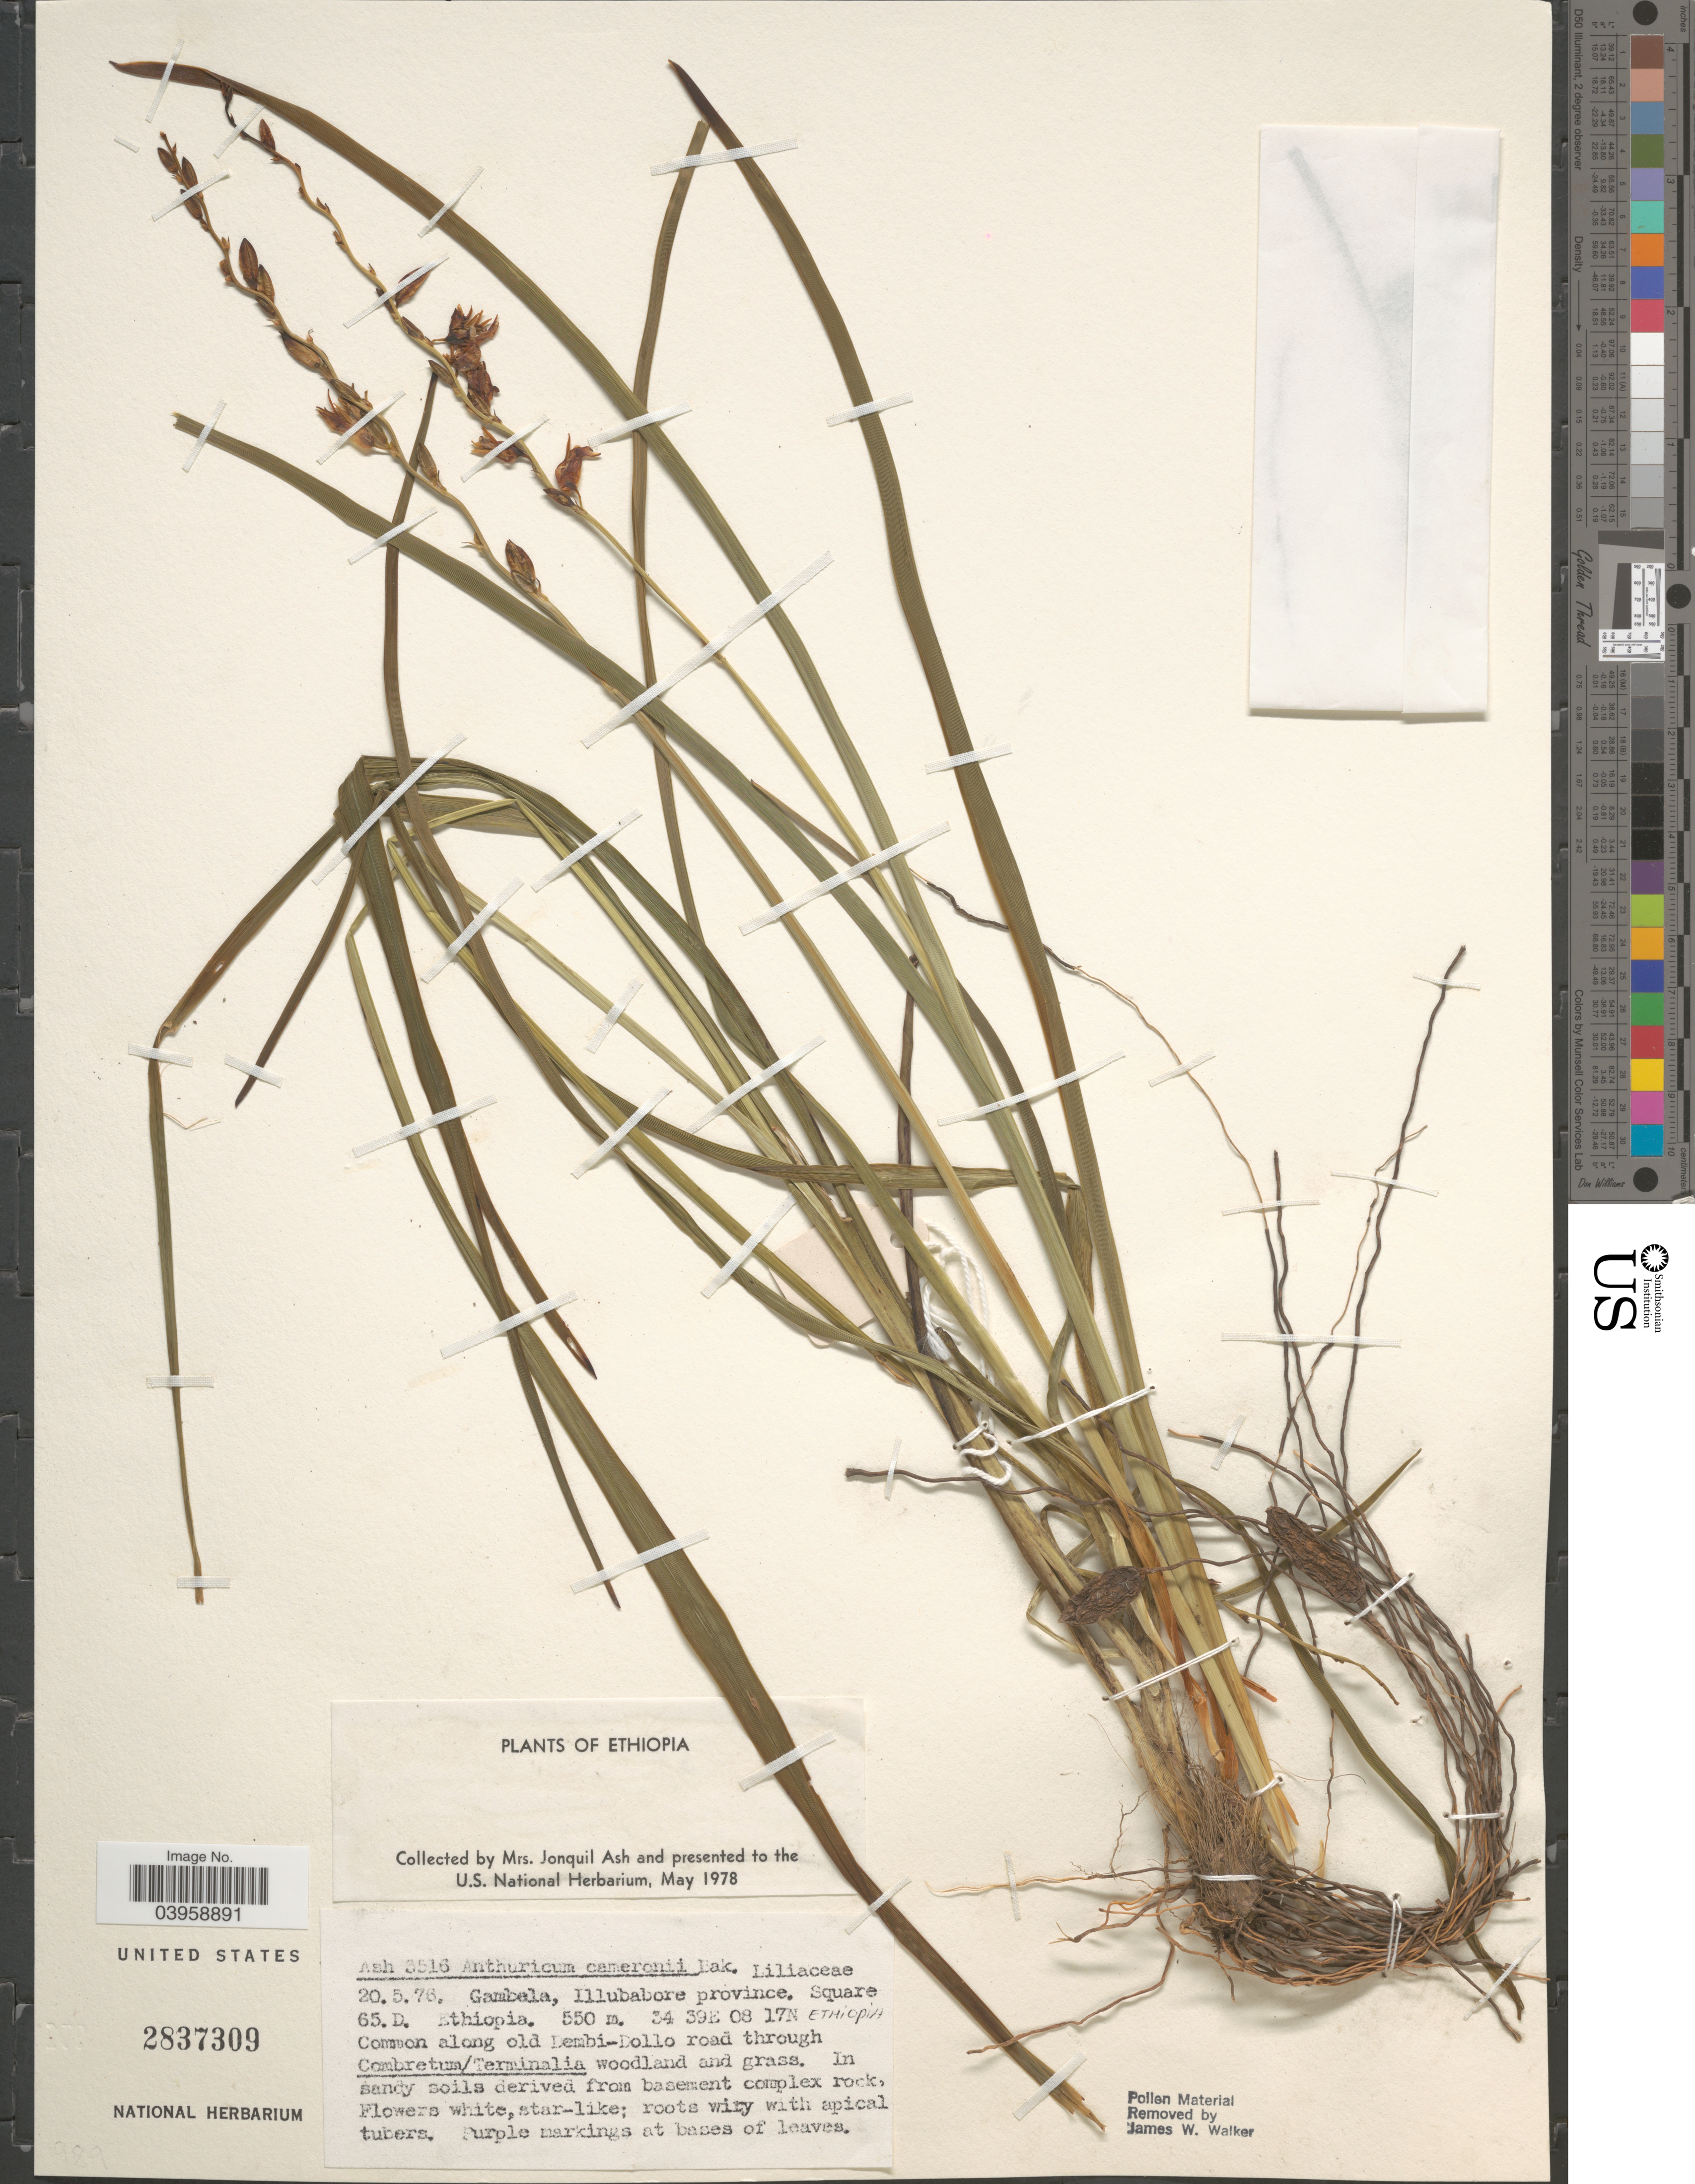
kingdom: Plantae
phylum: Tracheophyta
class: Liliopsida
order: Asparagales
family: Asparagaceae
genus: Anthericum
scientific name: Anthericum cameronii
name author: Baker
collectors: J. Ash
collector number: Ash 3516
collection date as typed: Transcribed d/m/y: 20/5/76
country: Ethiopia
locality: Gambala, Illubabore province. Square 65. D. Common along old Dembi-Dollo road.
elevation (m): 550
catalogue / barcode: US 2837309